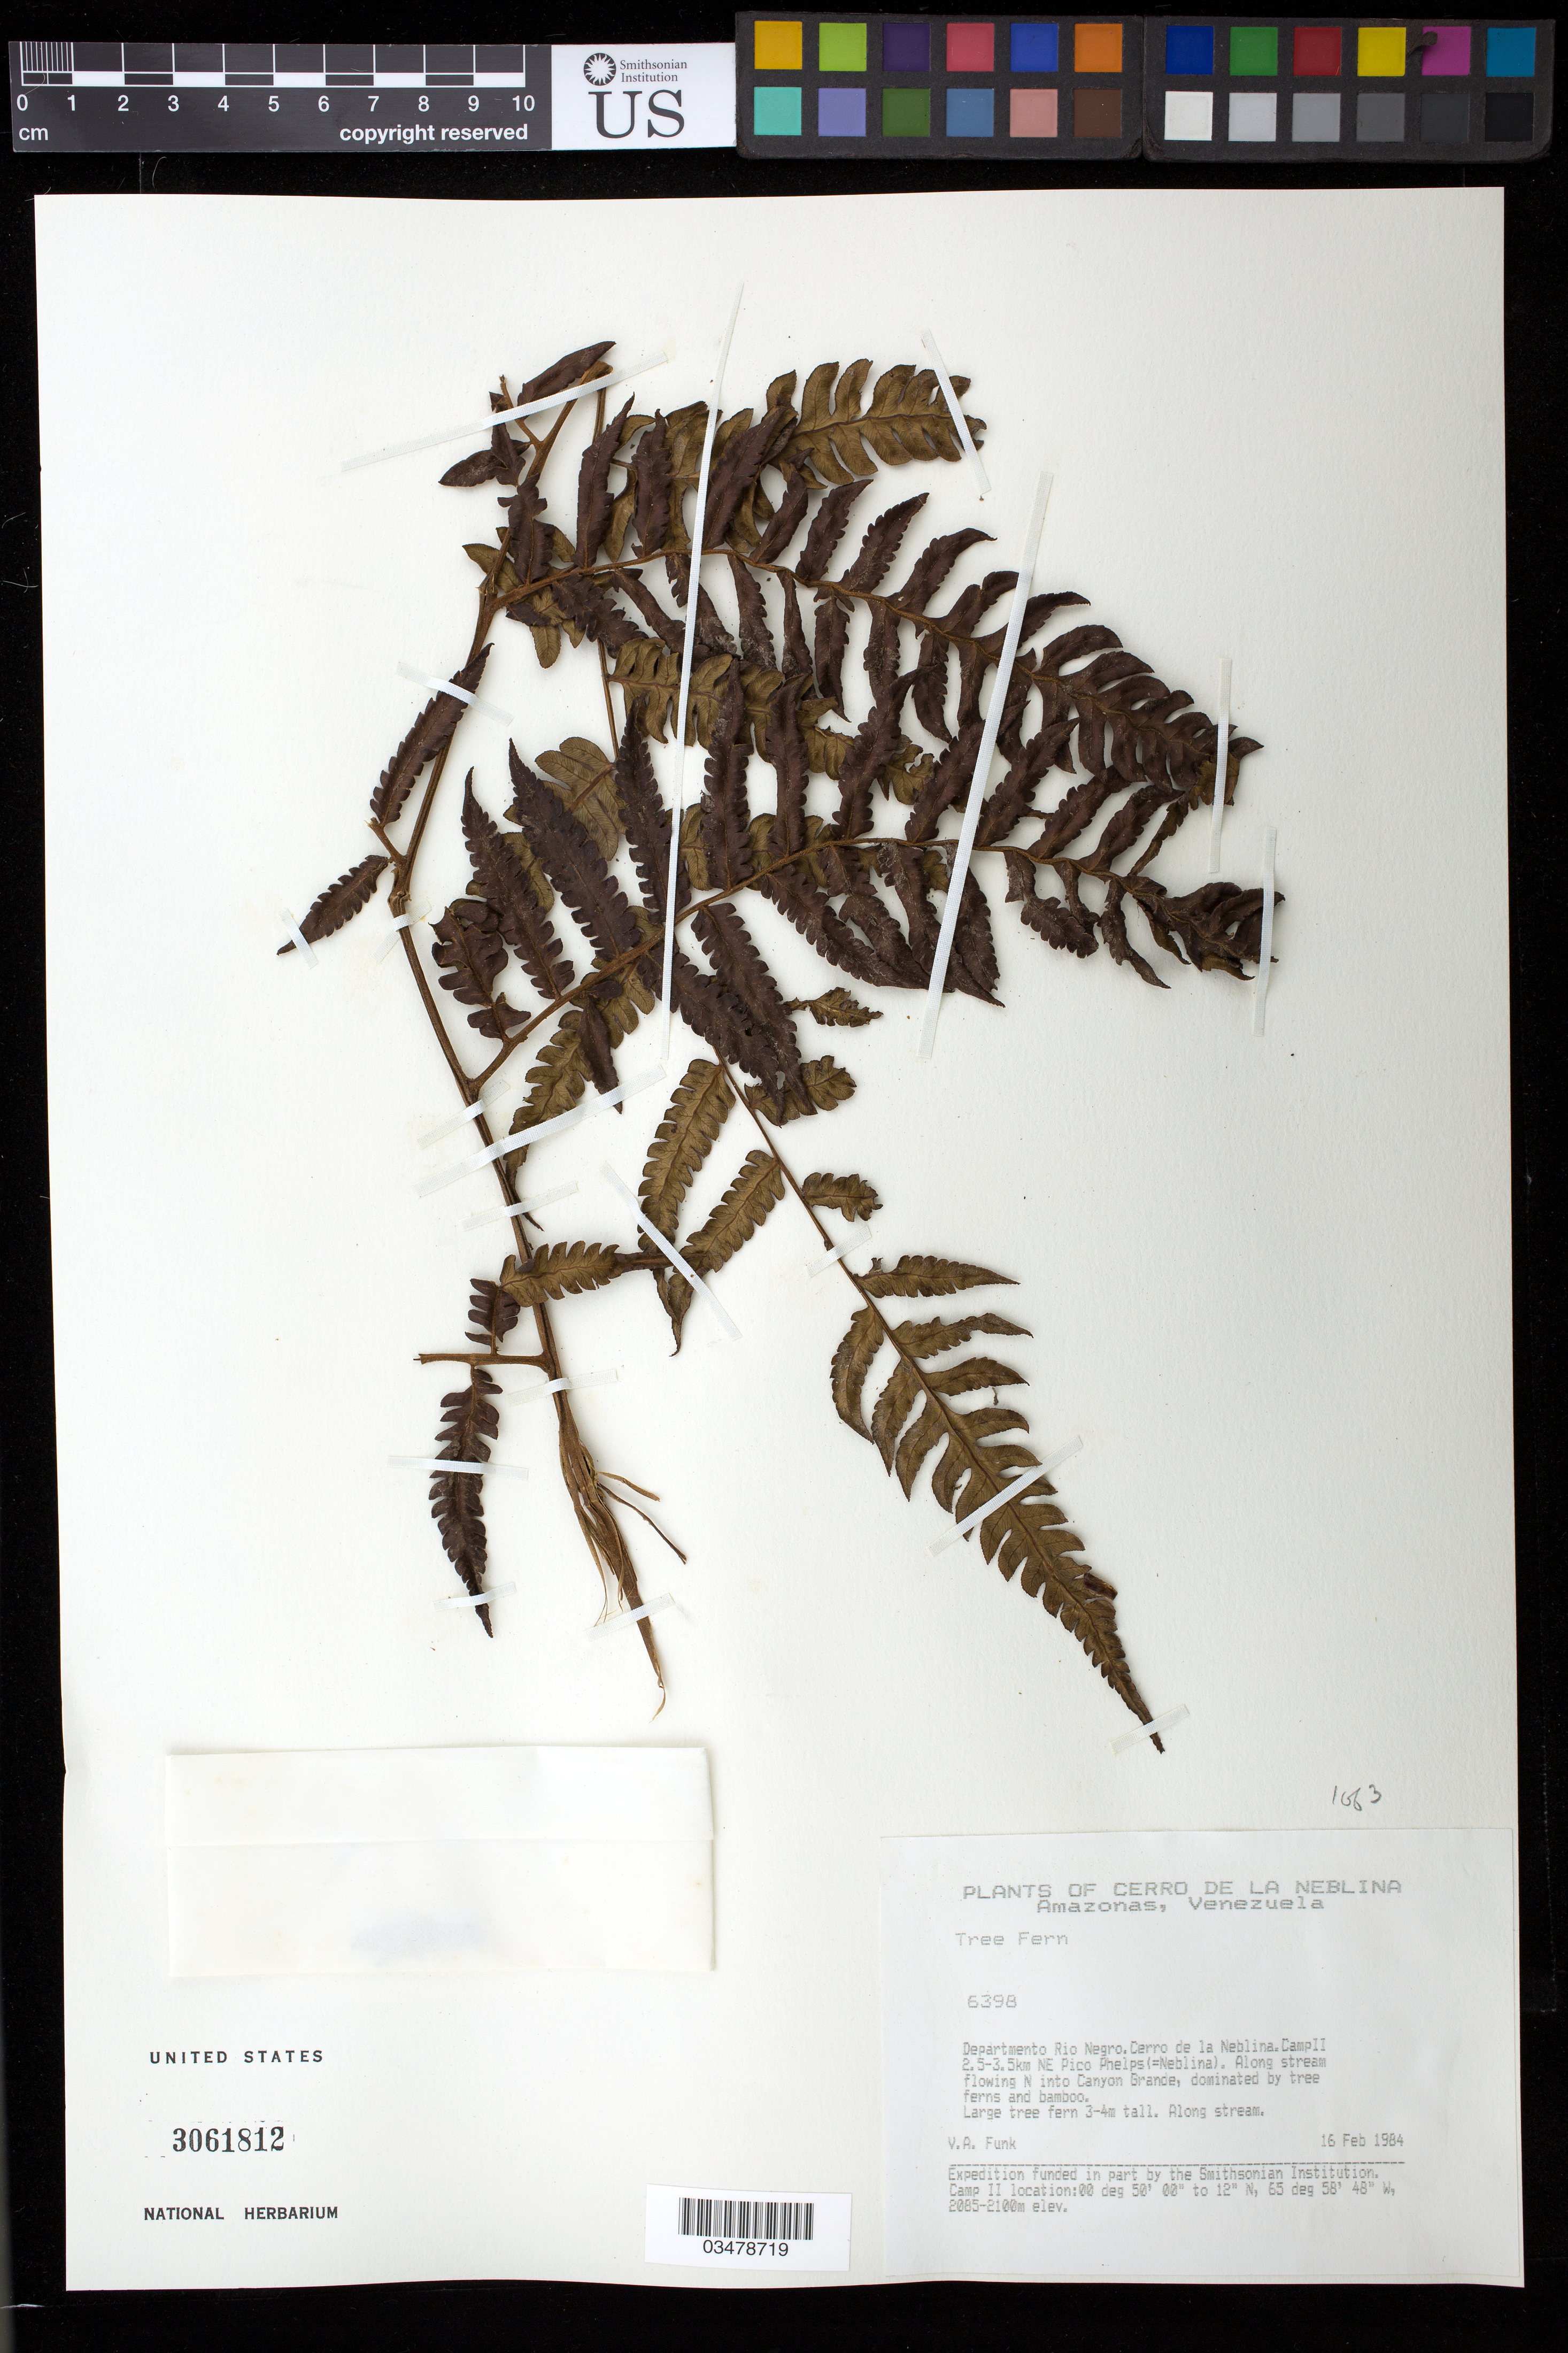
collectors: V. Funk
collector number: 6398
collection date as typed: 16-Feb-84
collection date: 1984-02-16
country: Venezuela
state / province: Amazonas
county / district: Río Negro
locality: Cerro de la Neblina, Camp II 2.5-3.5 km NE Pico Phelps (=Neblina)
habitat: Along stream flowing N into Canyon Grande, dominated by tree ferns and bamboo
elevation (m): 2085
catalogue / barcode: US 3061812